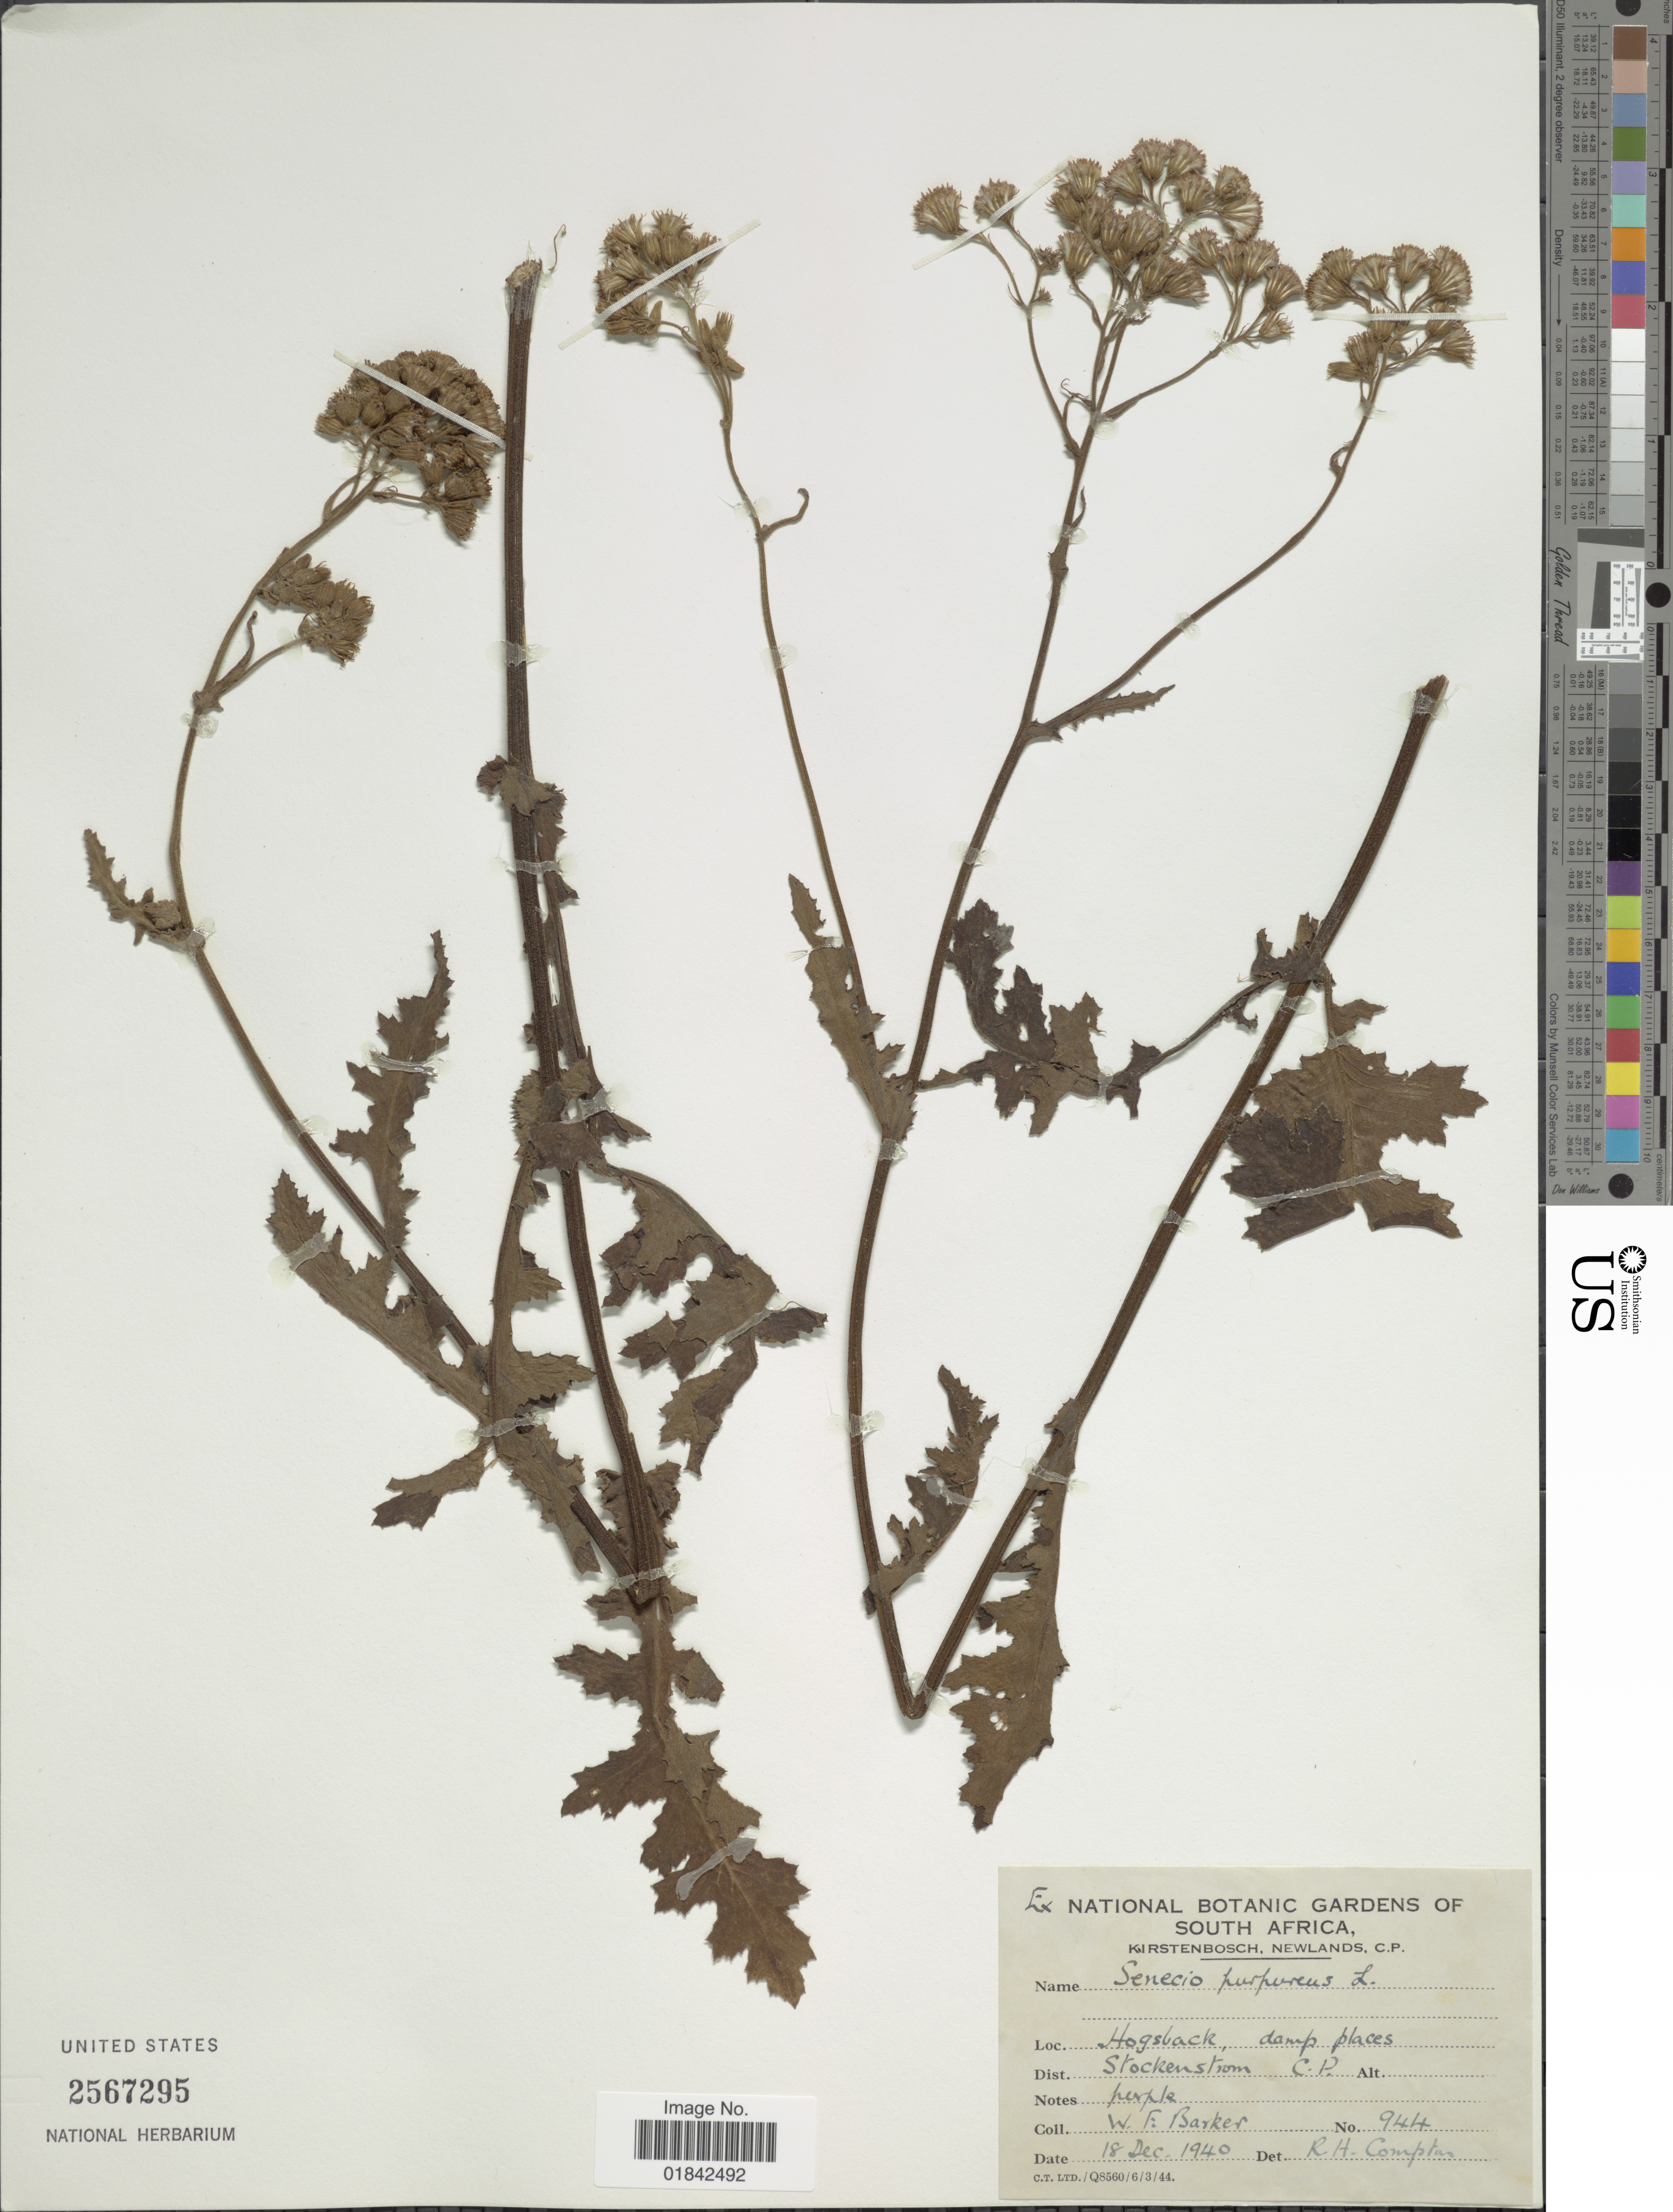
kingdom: Plantae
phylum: Tracheophyta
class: Magnoliopsida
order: Asterales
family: Asteraceae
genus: Senecio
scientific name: Senecio purpureus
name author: L.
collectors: W. F. Barker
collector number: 944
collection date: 1940-12-18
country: South Africa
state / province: Eastern Cape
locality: Hogsback. Dist. Stockenstrom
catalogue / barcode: US 2567295